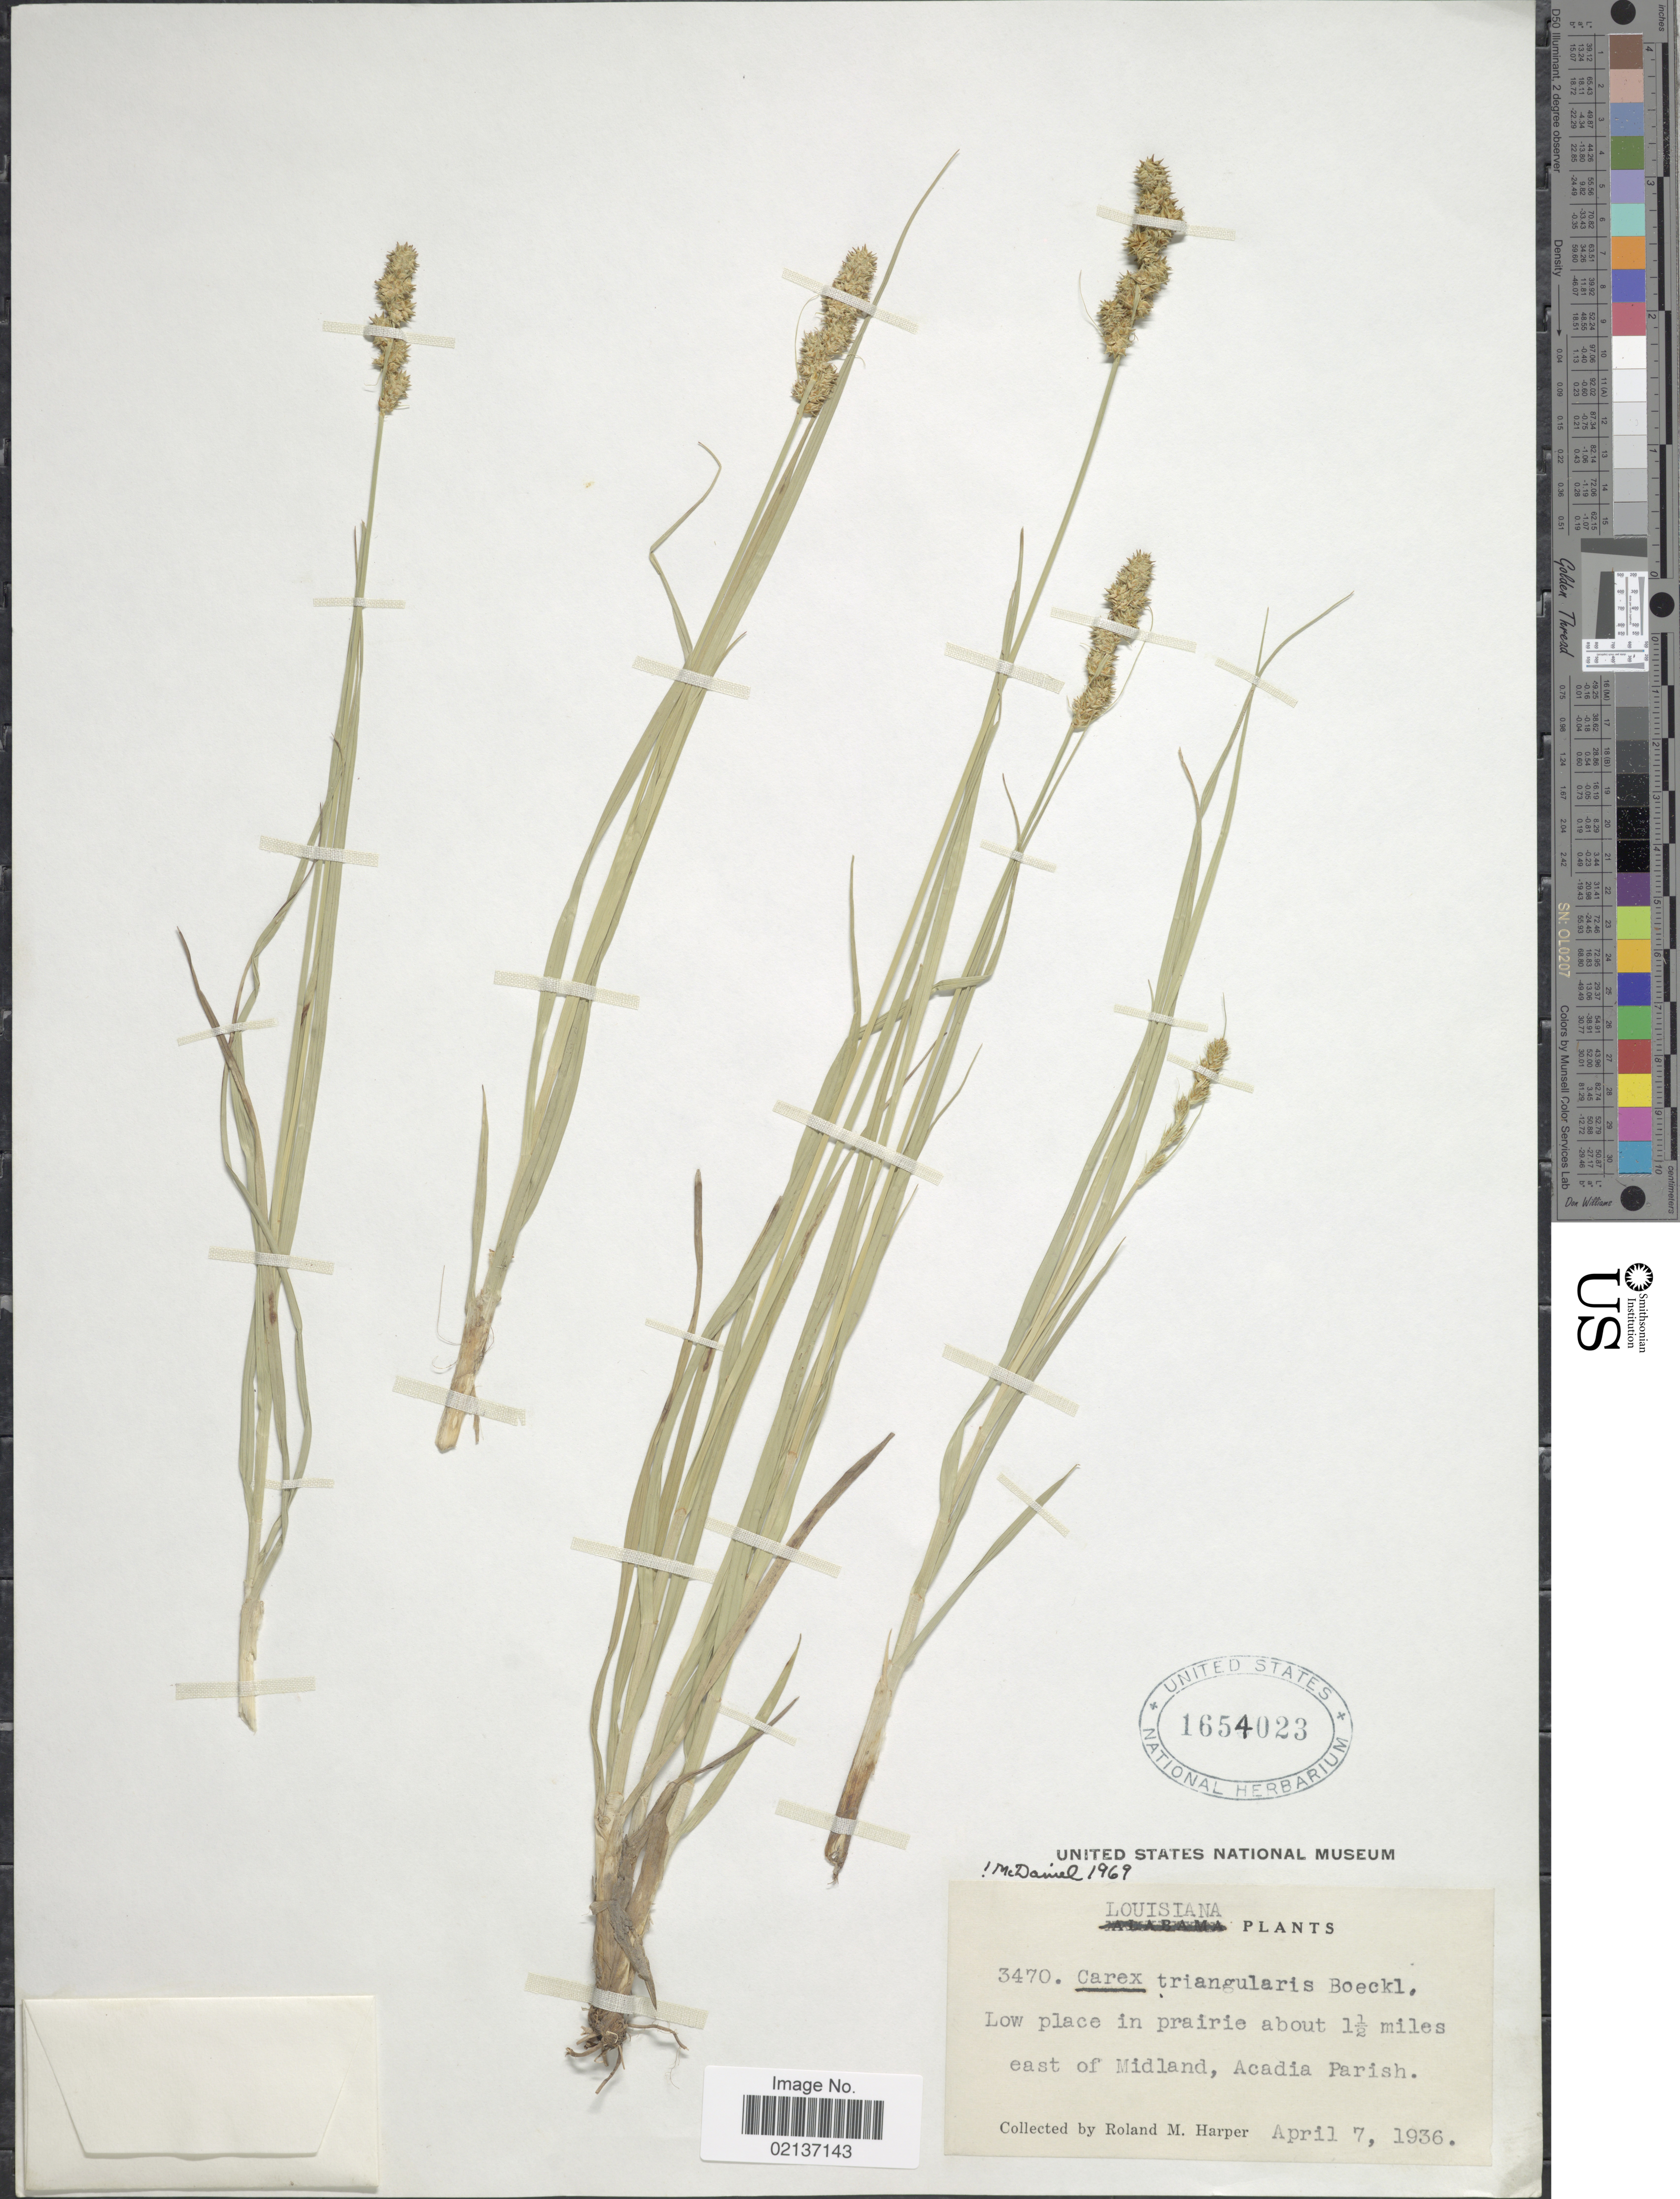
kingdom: Plantae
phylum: Tracheophyta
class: Liliopsida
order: Poales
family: Cyperaceae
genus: Carex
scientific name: Carex triangularis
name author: Boeckeler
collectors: R. M. Harper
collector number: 3470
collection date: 1936-04-07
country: United States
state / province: Louisiana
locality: Low place in prairie about 1 1/2 miles east of Midland, Acadia Parish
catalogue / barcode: US 1654023